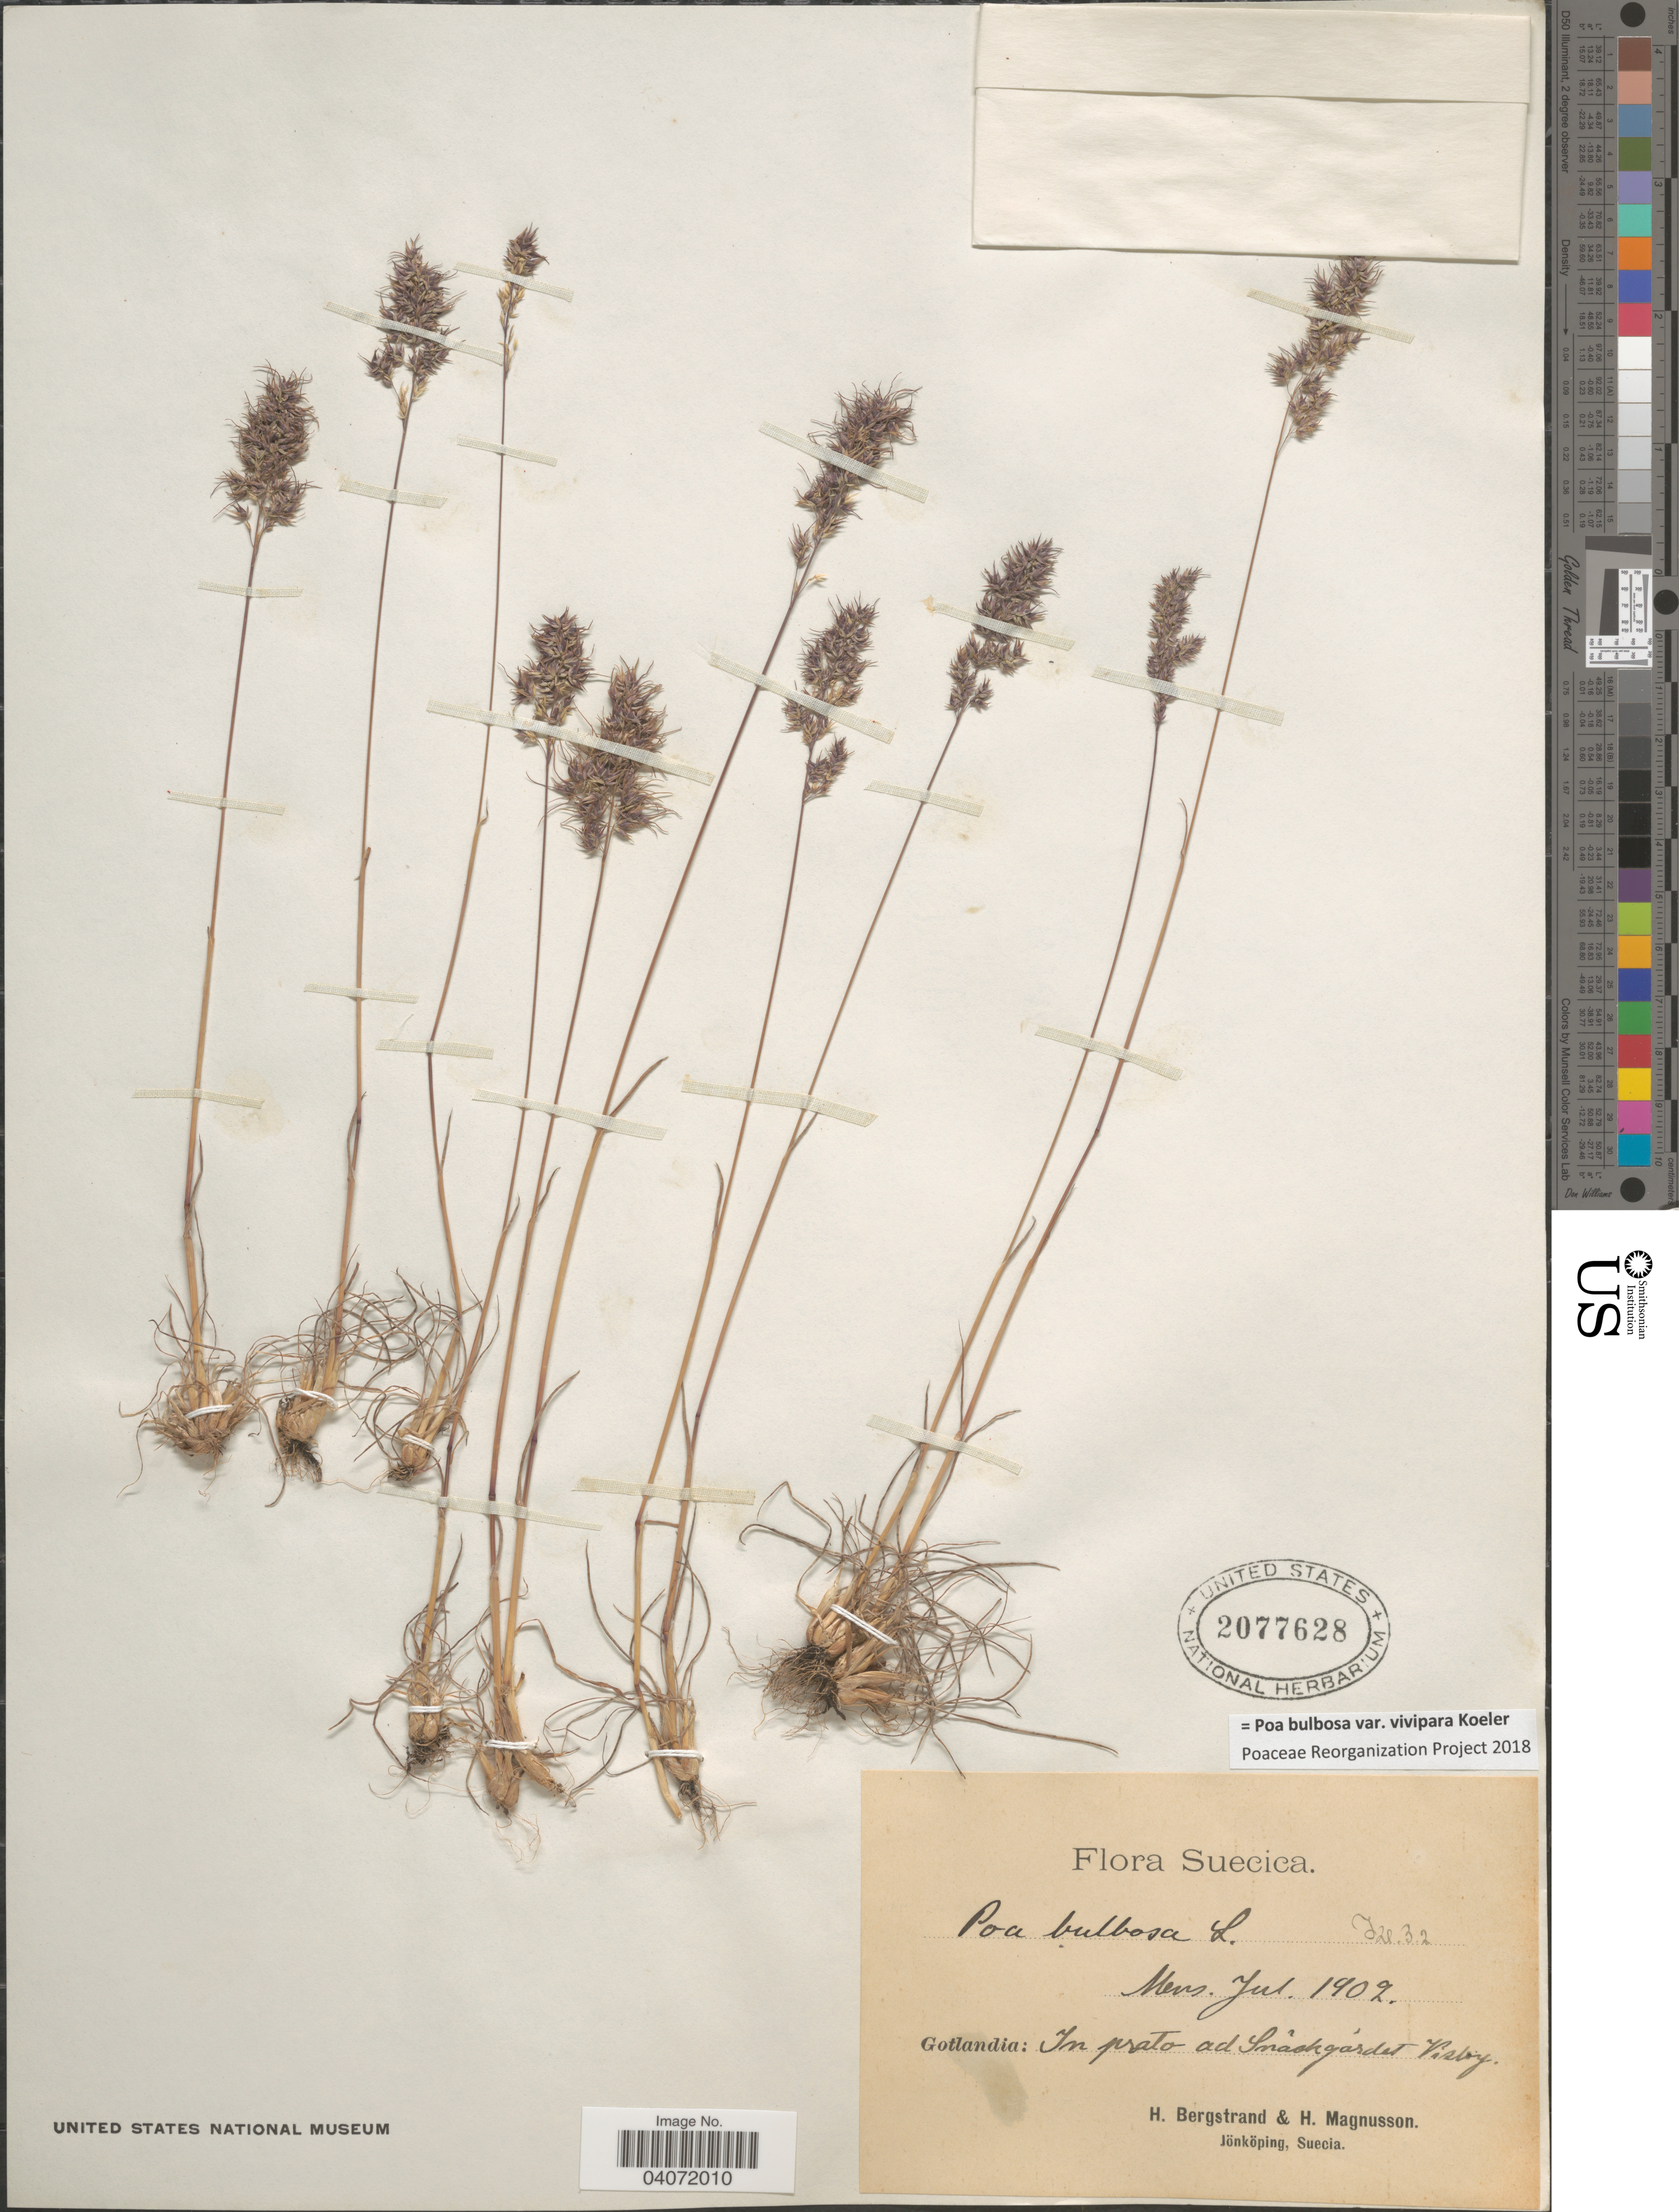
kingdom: Plantae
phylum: Tracheophyta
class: Liliopsida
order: Poales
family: Poaceae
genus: Poa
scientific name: Poa bulbosa subsp. bulbosa var. vivipara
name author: Koeler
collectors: H. Bergstrand & H. Magnusson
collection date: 1902-07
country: Sweden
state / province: Gotland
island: Gotland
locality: Suecica. Gotlandia: In prato ad Snãckgárdet Visby.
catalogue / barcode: US 2077628